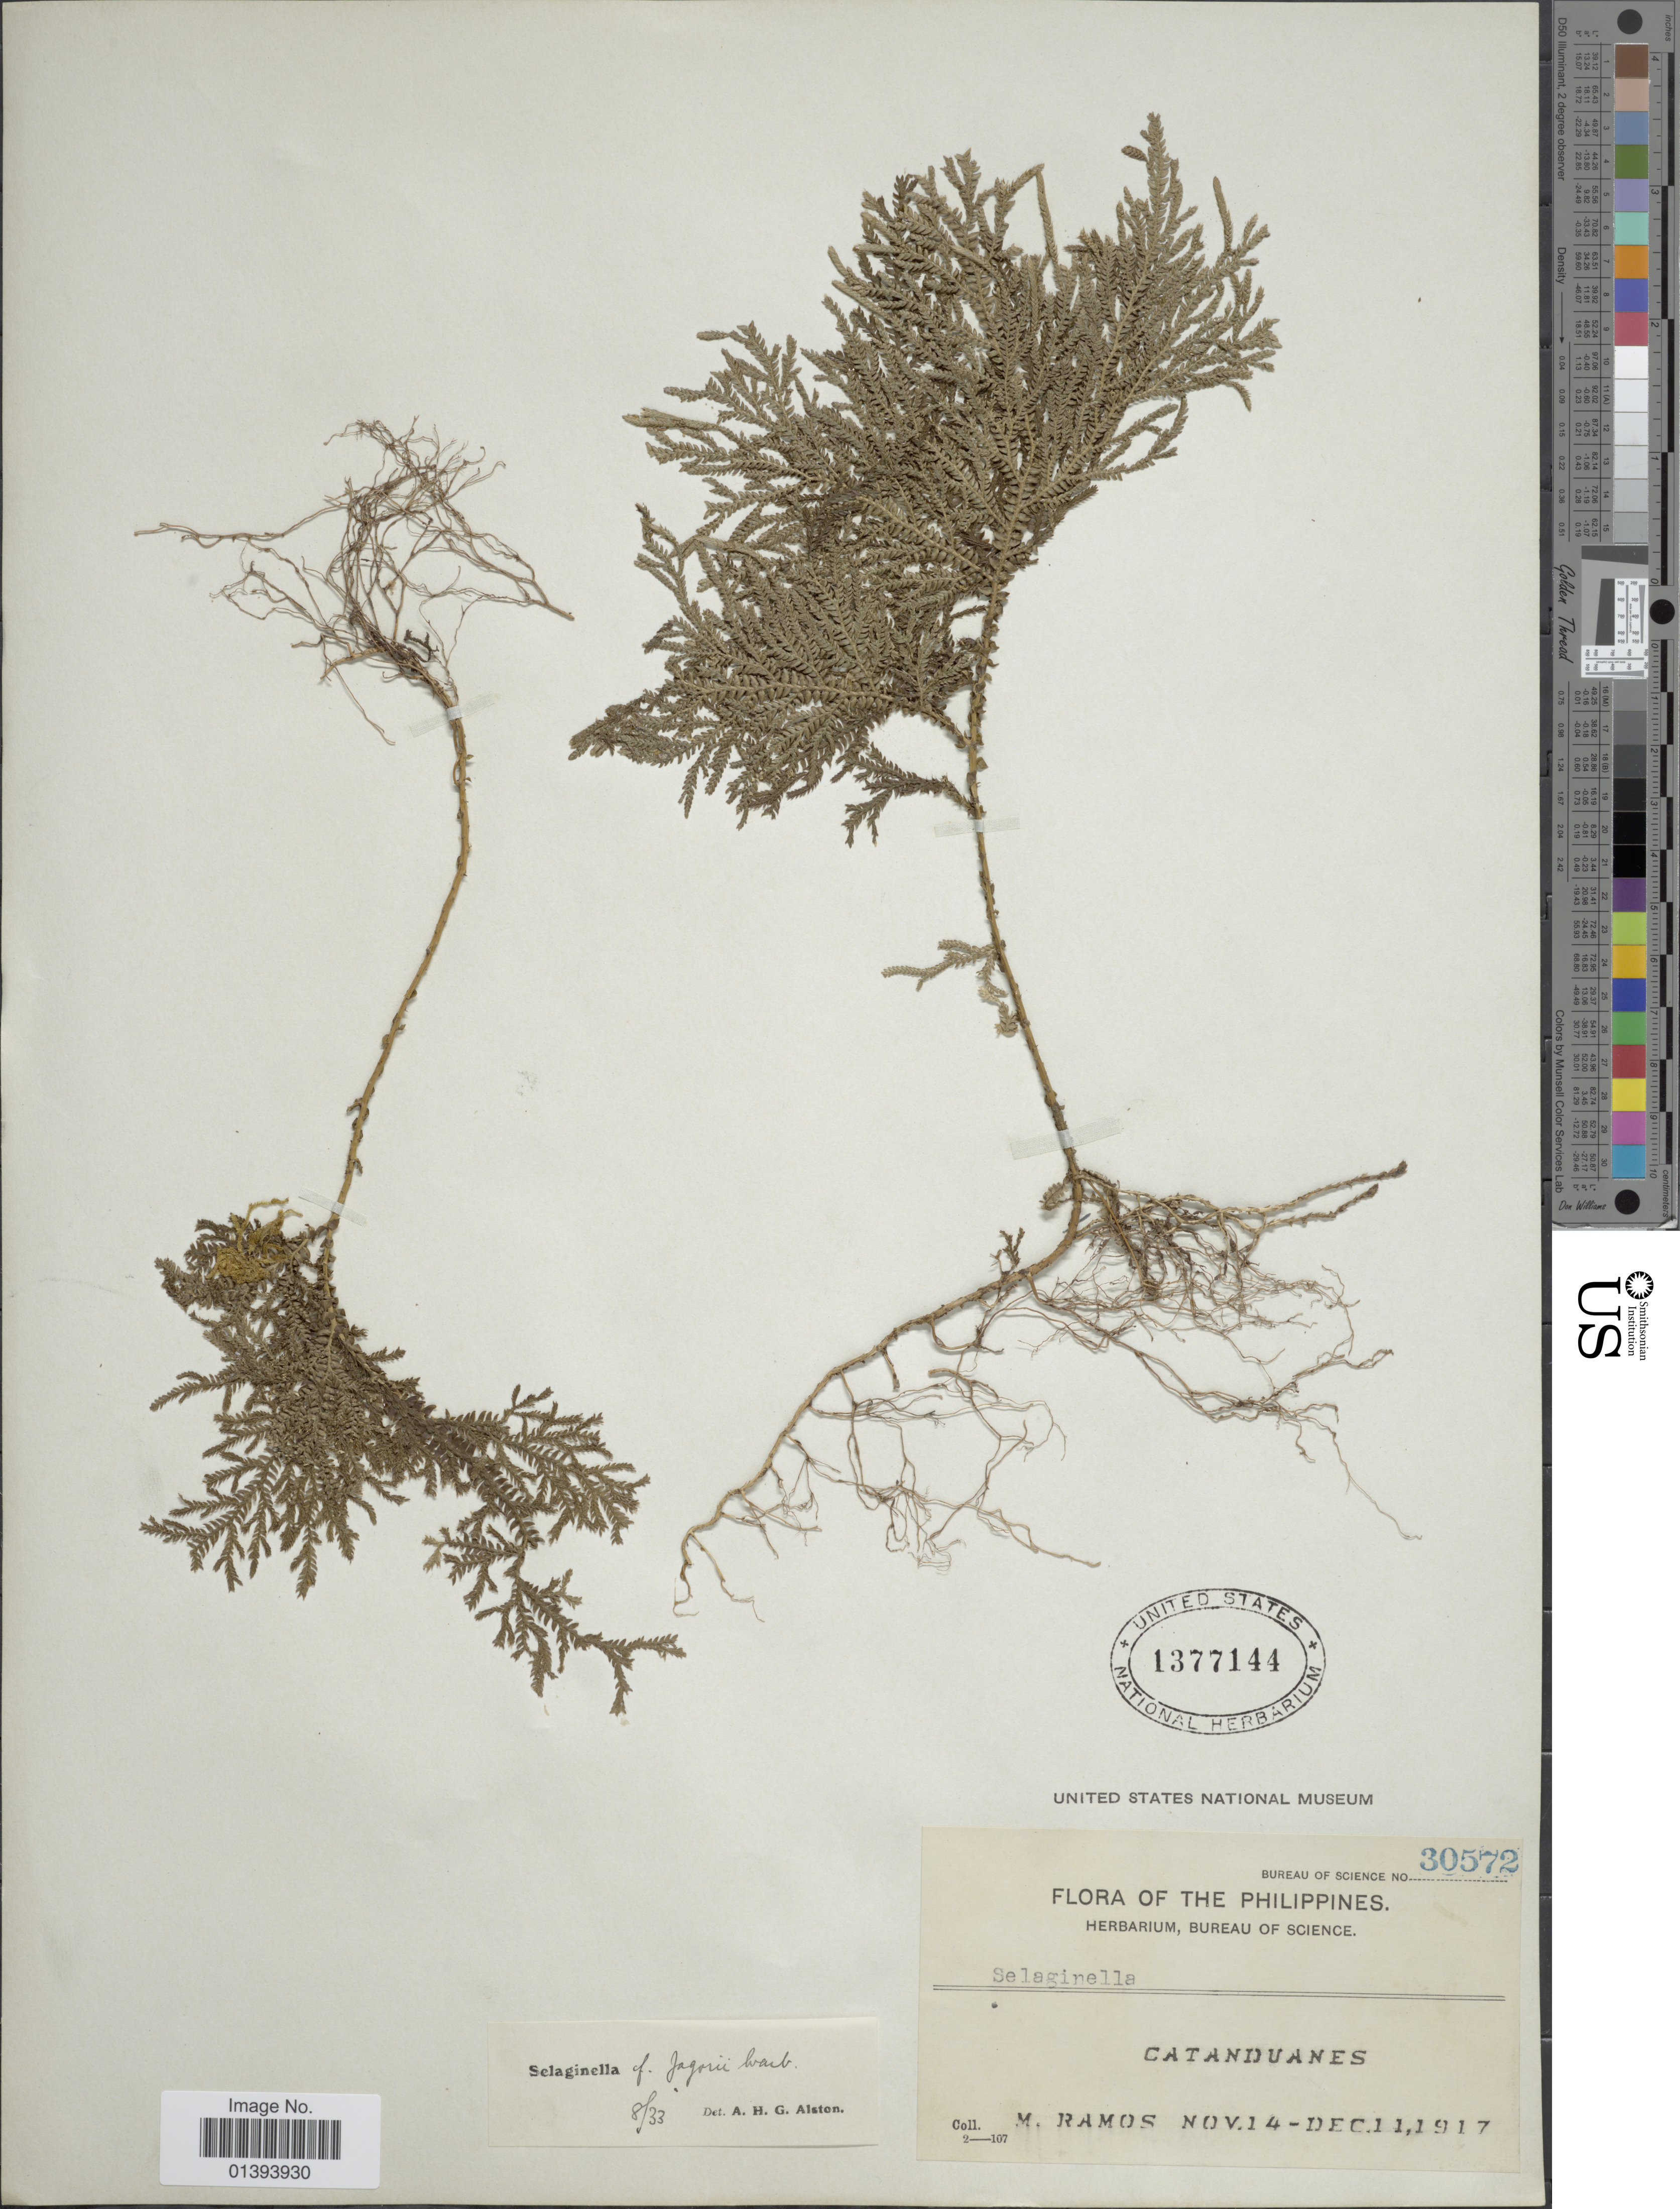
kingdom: Plantae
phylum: Tracheophyta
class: Lycopodiopsida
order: Selaginellales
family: Selaginellaceae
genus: Selaginella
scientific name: Selaginella jagorii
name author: Warb.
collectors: M. Ramos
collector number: Bureau of Science 30572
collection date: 1917-11-14/1917-12-11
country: Philippines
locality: Catanduanes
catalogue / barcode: US 1377144